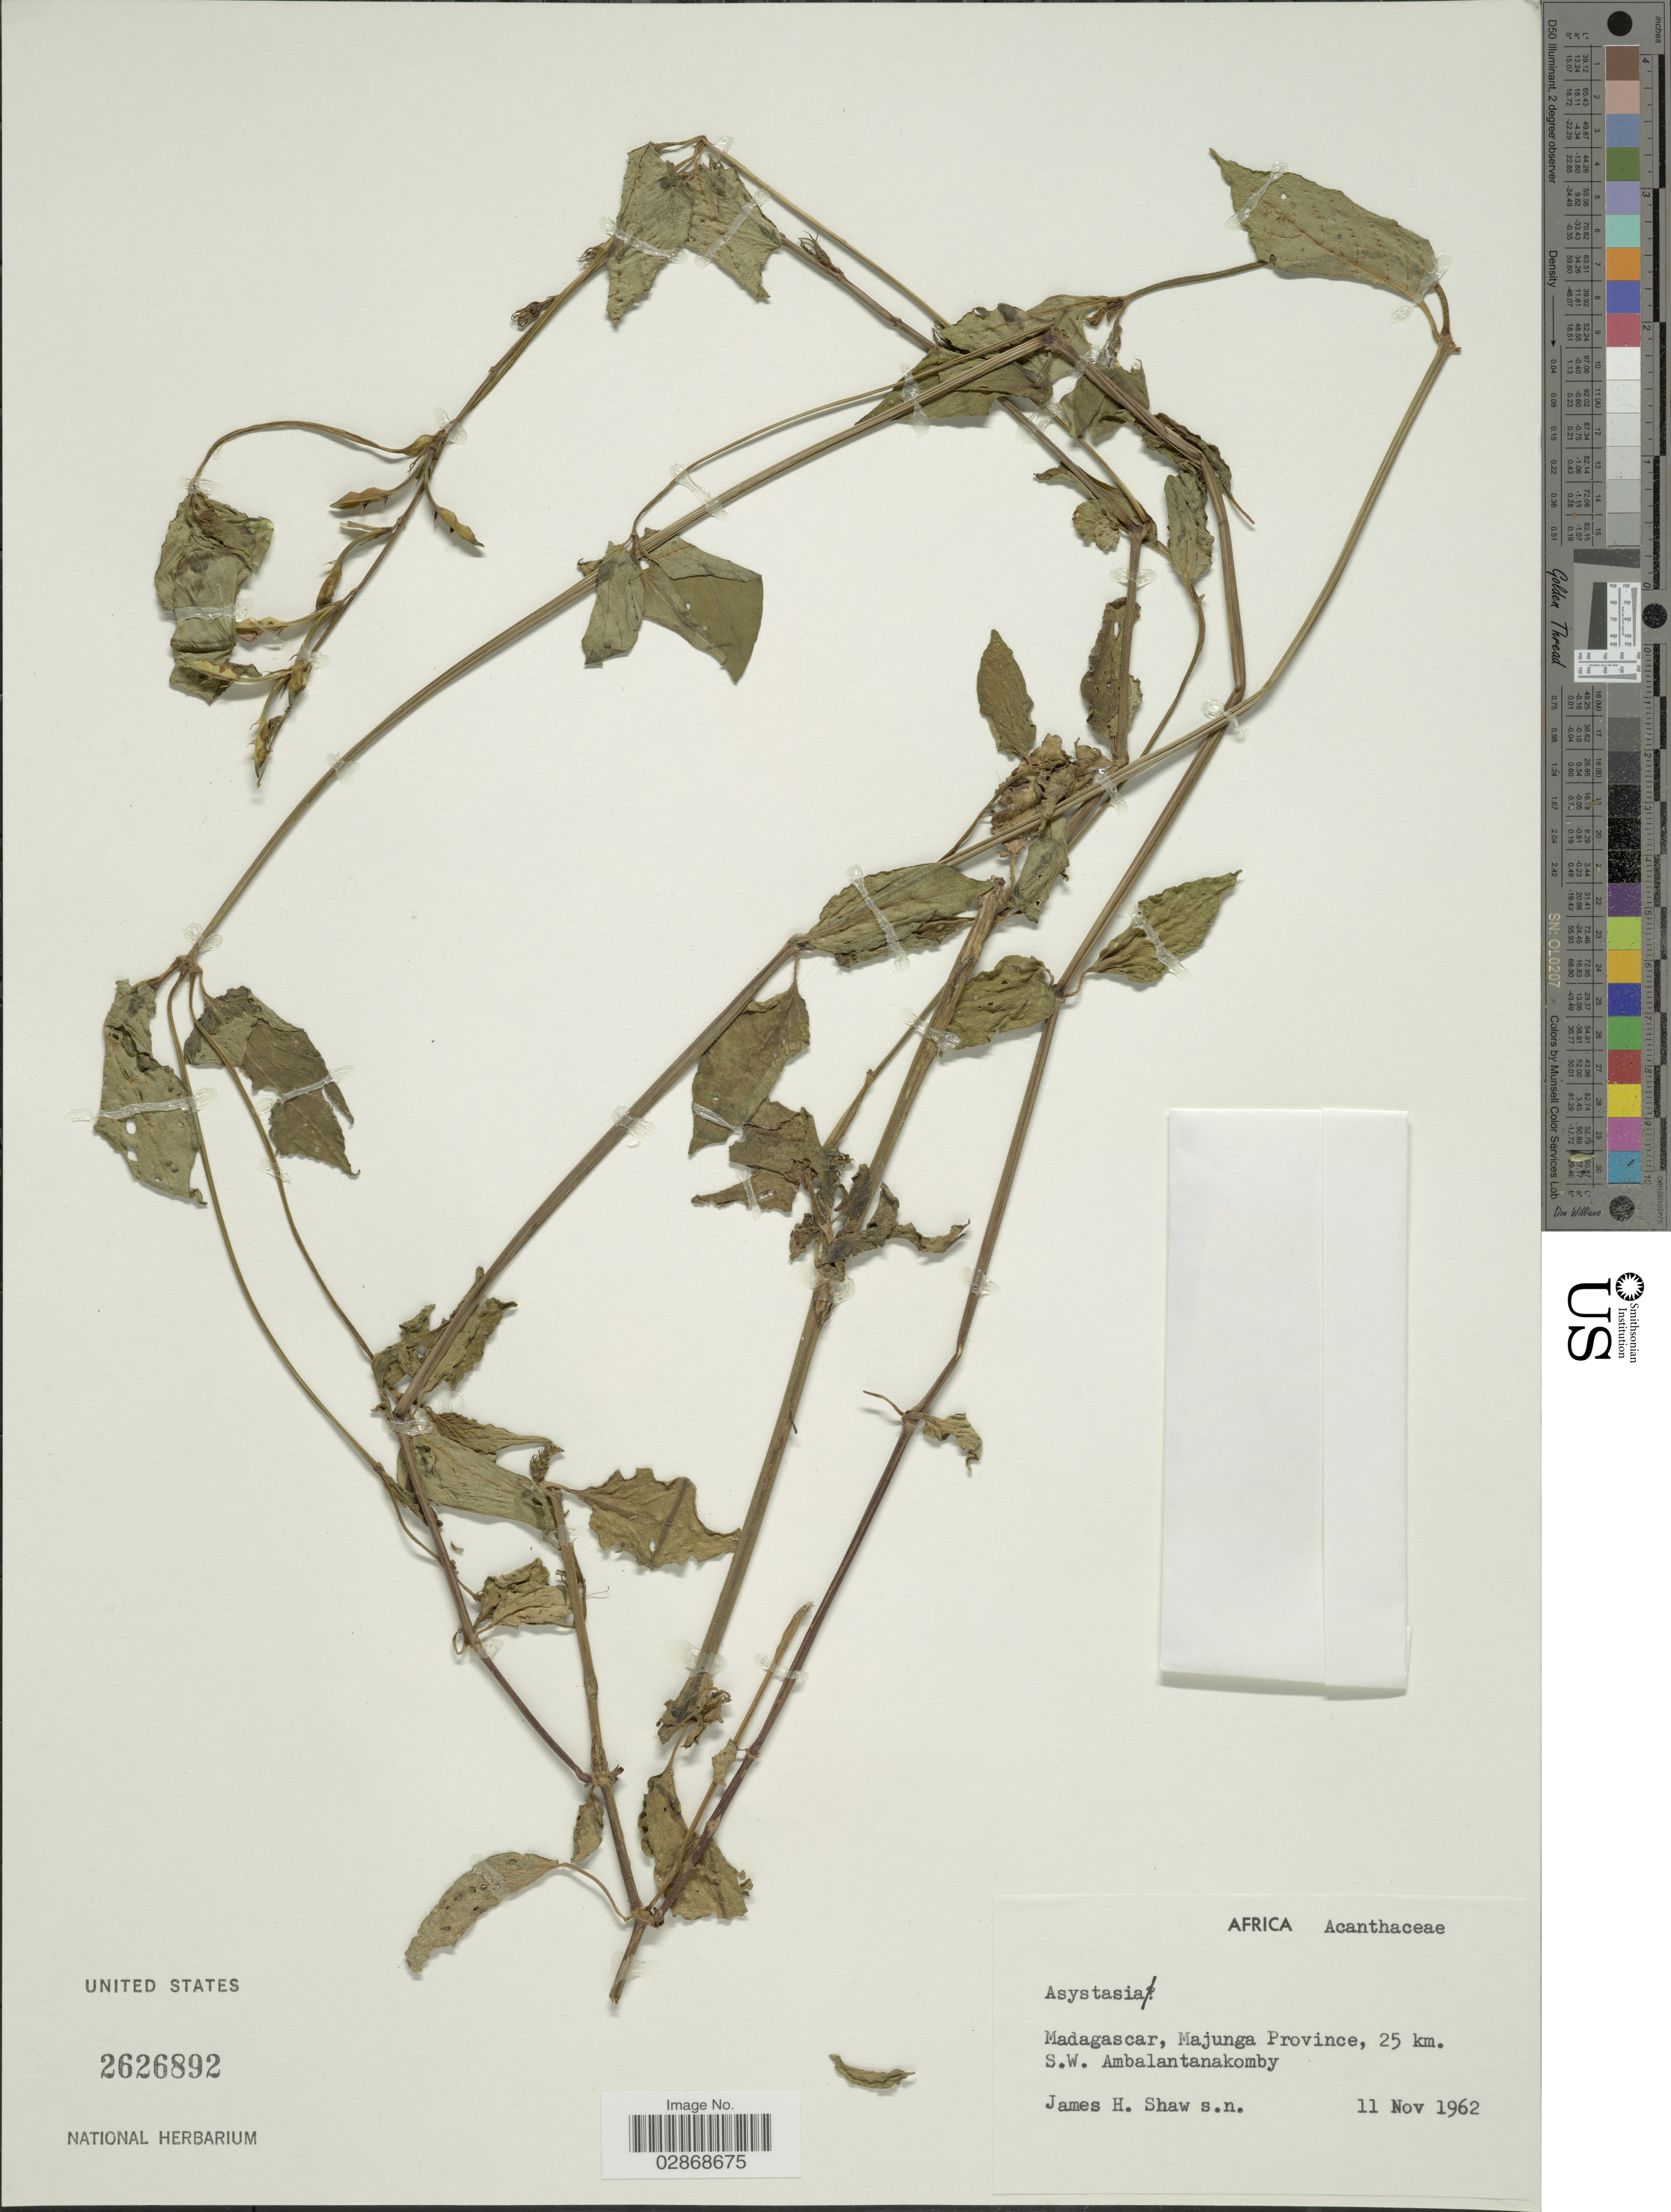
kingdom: Plantae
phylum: Tracheophyta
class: Magnoliopsida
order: Lamiales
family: Acanthaceae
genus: Asystasia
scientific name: Asystasia vogeliana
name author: Benth.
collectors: J. H. Shaw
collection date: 1962-11-11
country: Madagascar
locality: Majunga Province, 25 km. S.W. Ambalantanakomby.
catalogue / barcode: US 2626892